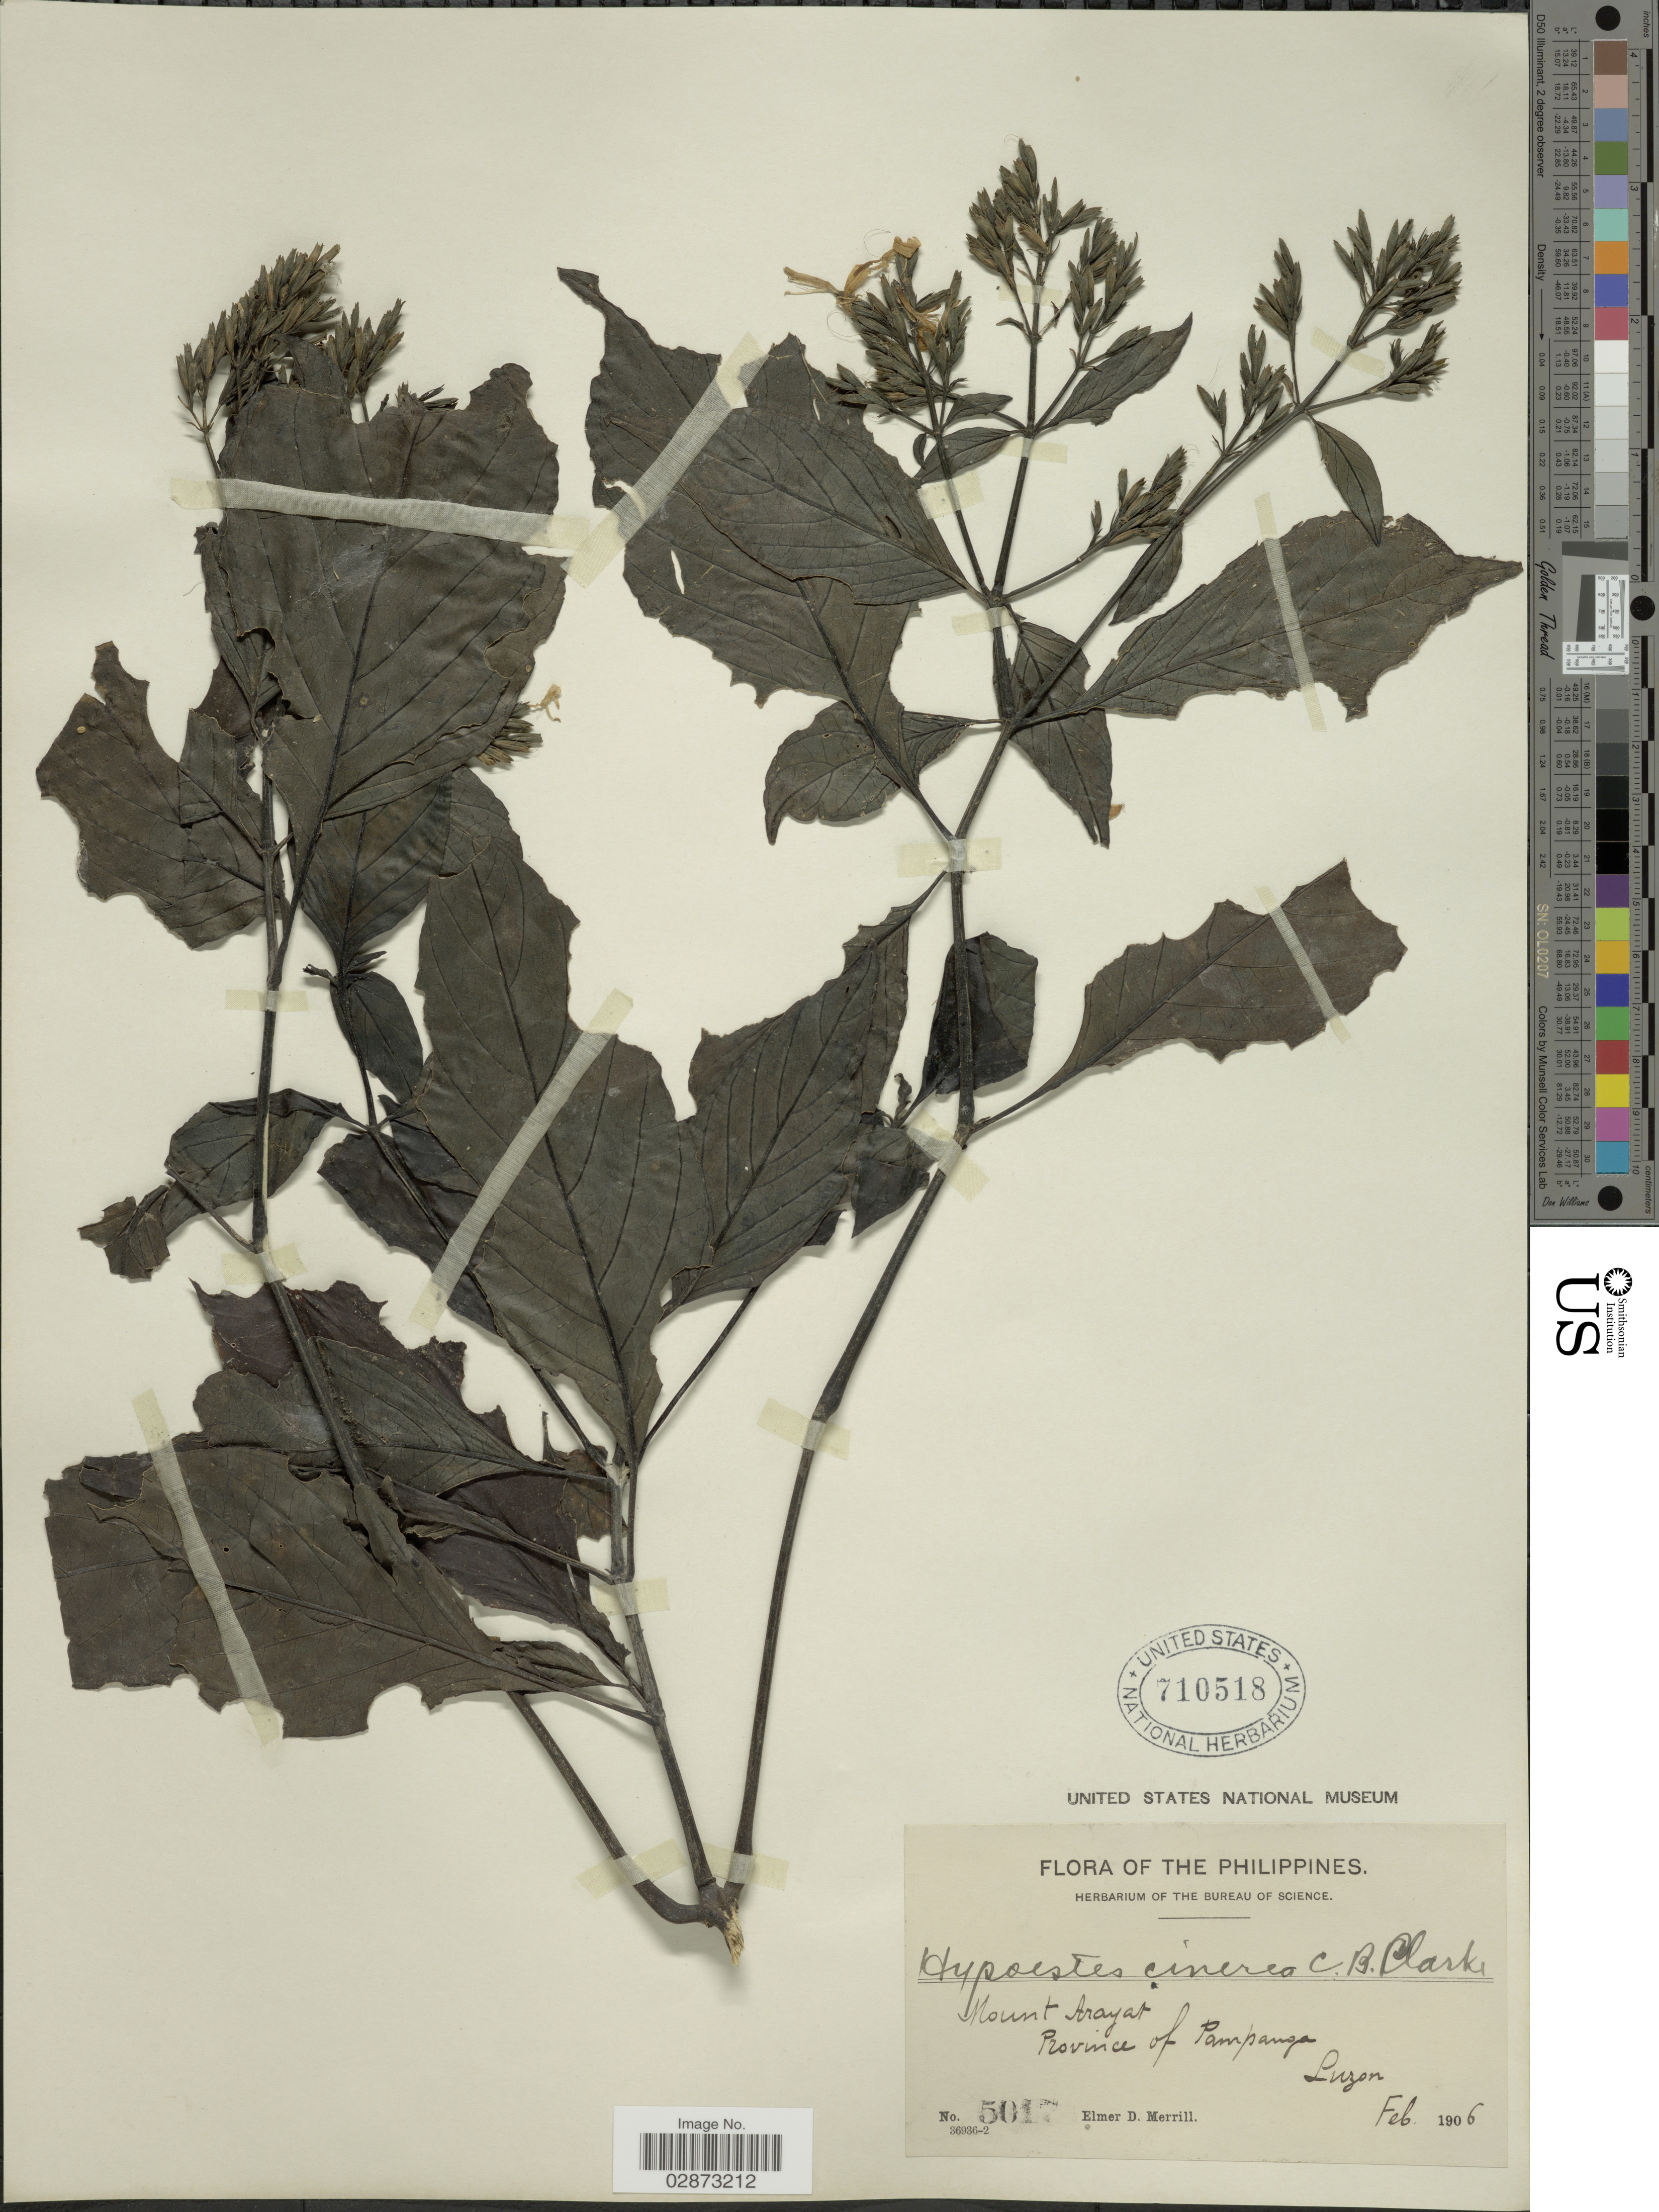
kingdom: Plantae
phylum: Tracheophyta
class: Magnoliopsida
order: Lamiales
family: Acanthaceae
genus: Hypoestes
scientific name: Hypoestes cinerea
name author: C.B. Clarke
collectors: E. D. Merrill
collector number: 5017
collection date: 1906-02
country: Philippines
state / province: Central Luzon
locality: Mount Arayat. Province of Pampanga. Luzon.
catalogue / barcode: US 710518